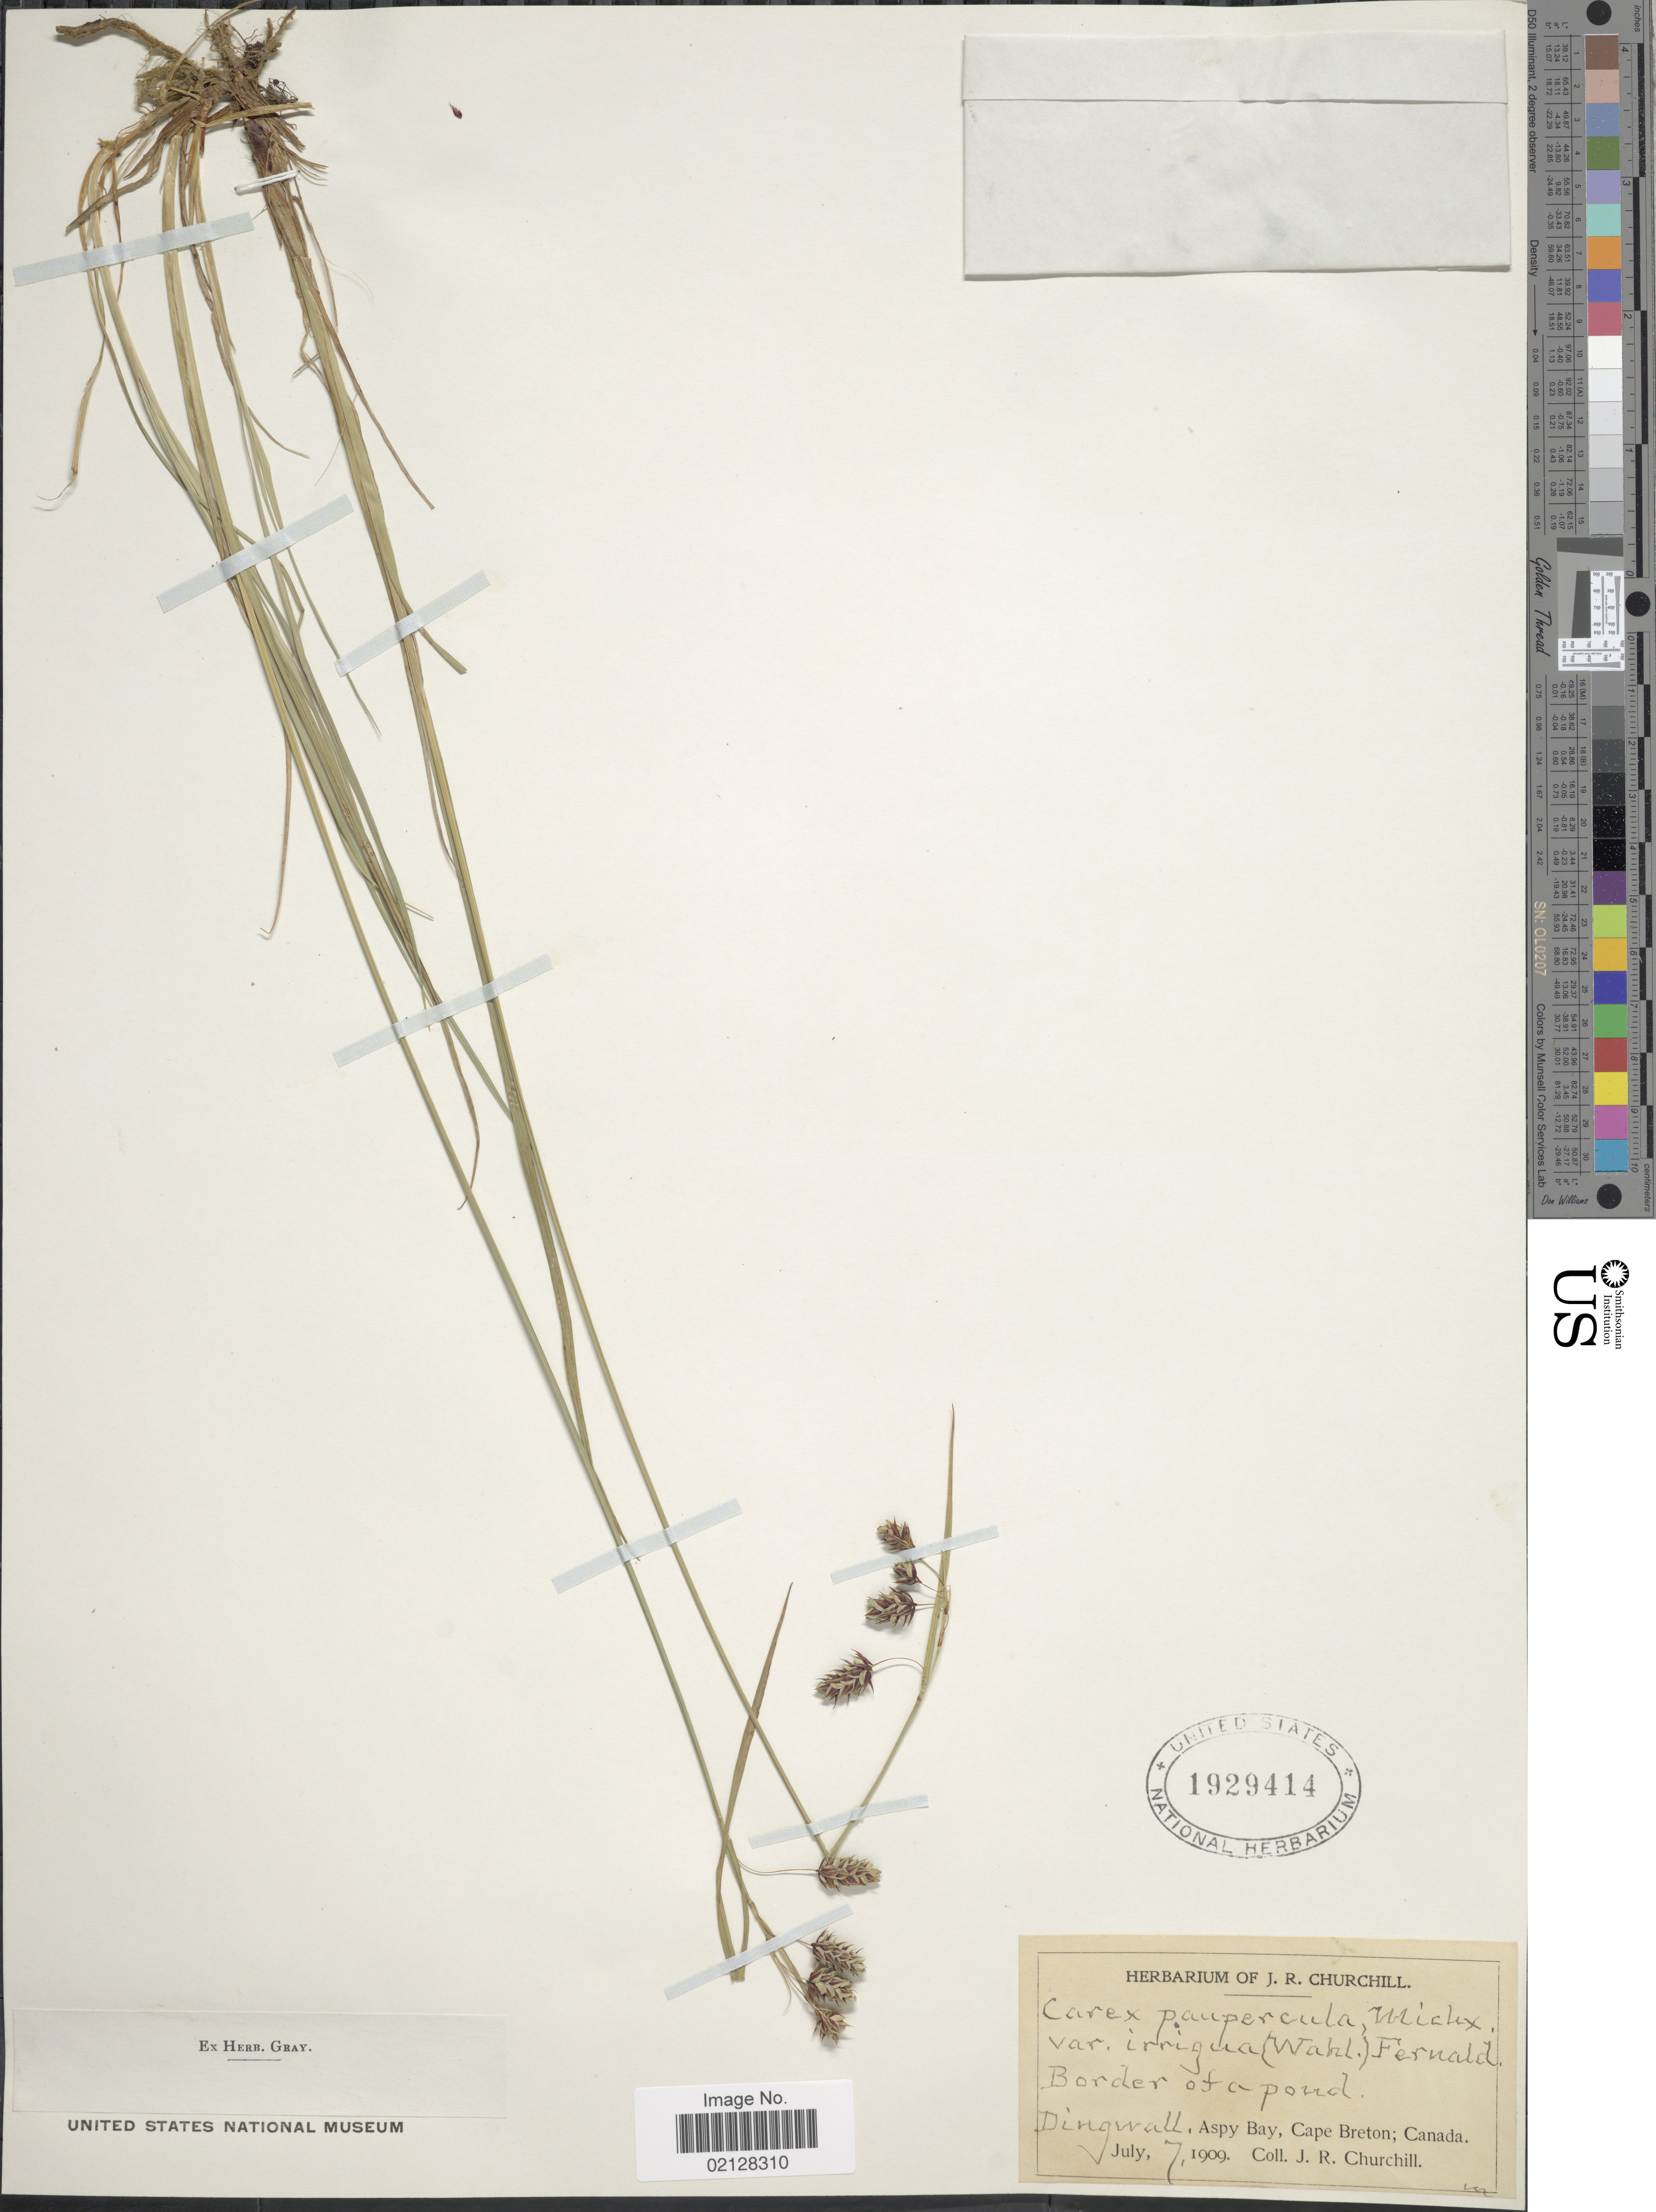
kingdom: Plantae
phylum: Tracheophyta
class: Liliopsida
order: Poales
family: Cyperaceae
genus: Carex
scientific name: Carex magellanica subsp. irrigua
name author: (Wahlenb.) Hiitonen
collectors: J. Churchill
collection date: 1909-07-07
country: Canada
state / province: Nova Scotia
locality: Border of a pond. Dingwall, Aspy Bay, Cape Brenton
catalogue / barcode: US 1929414